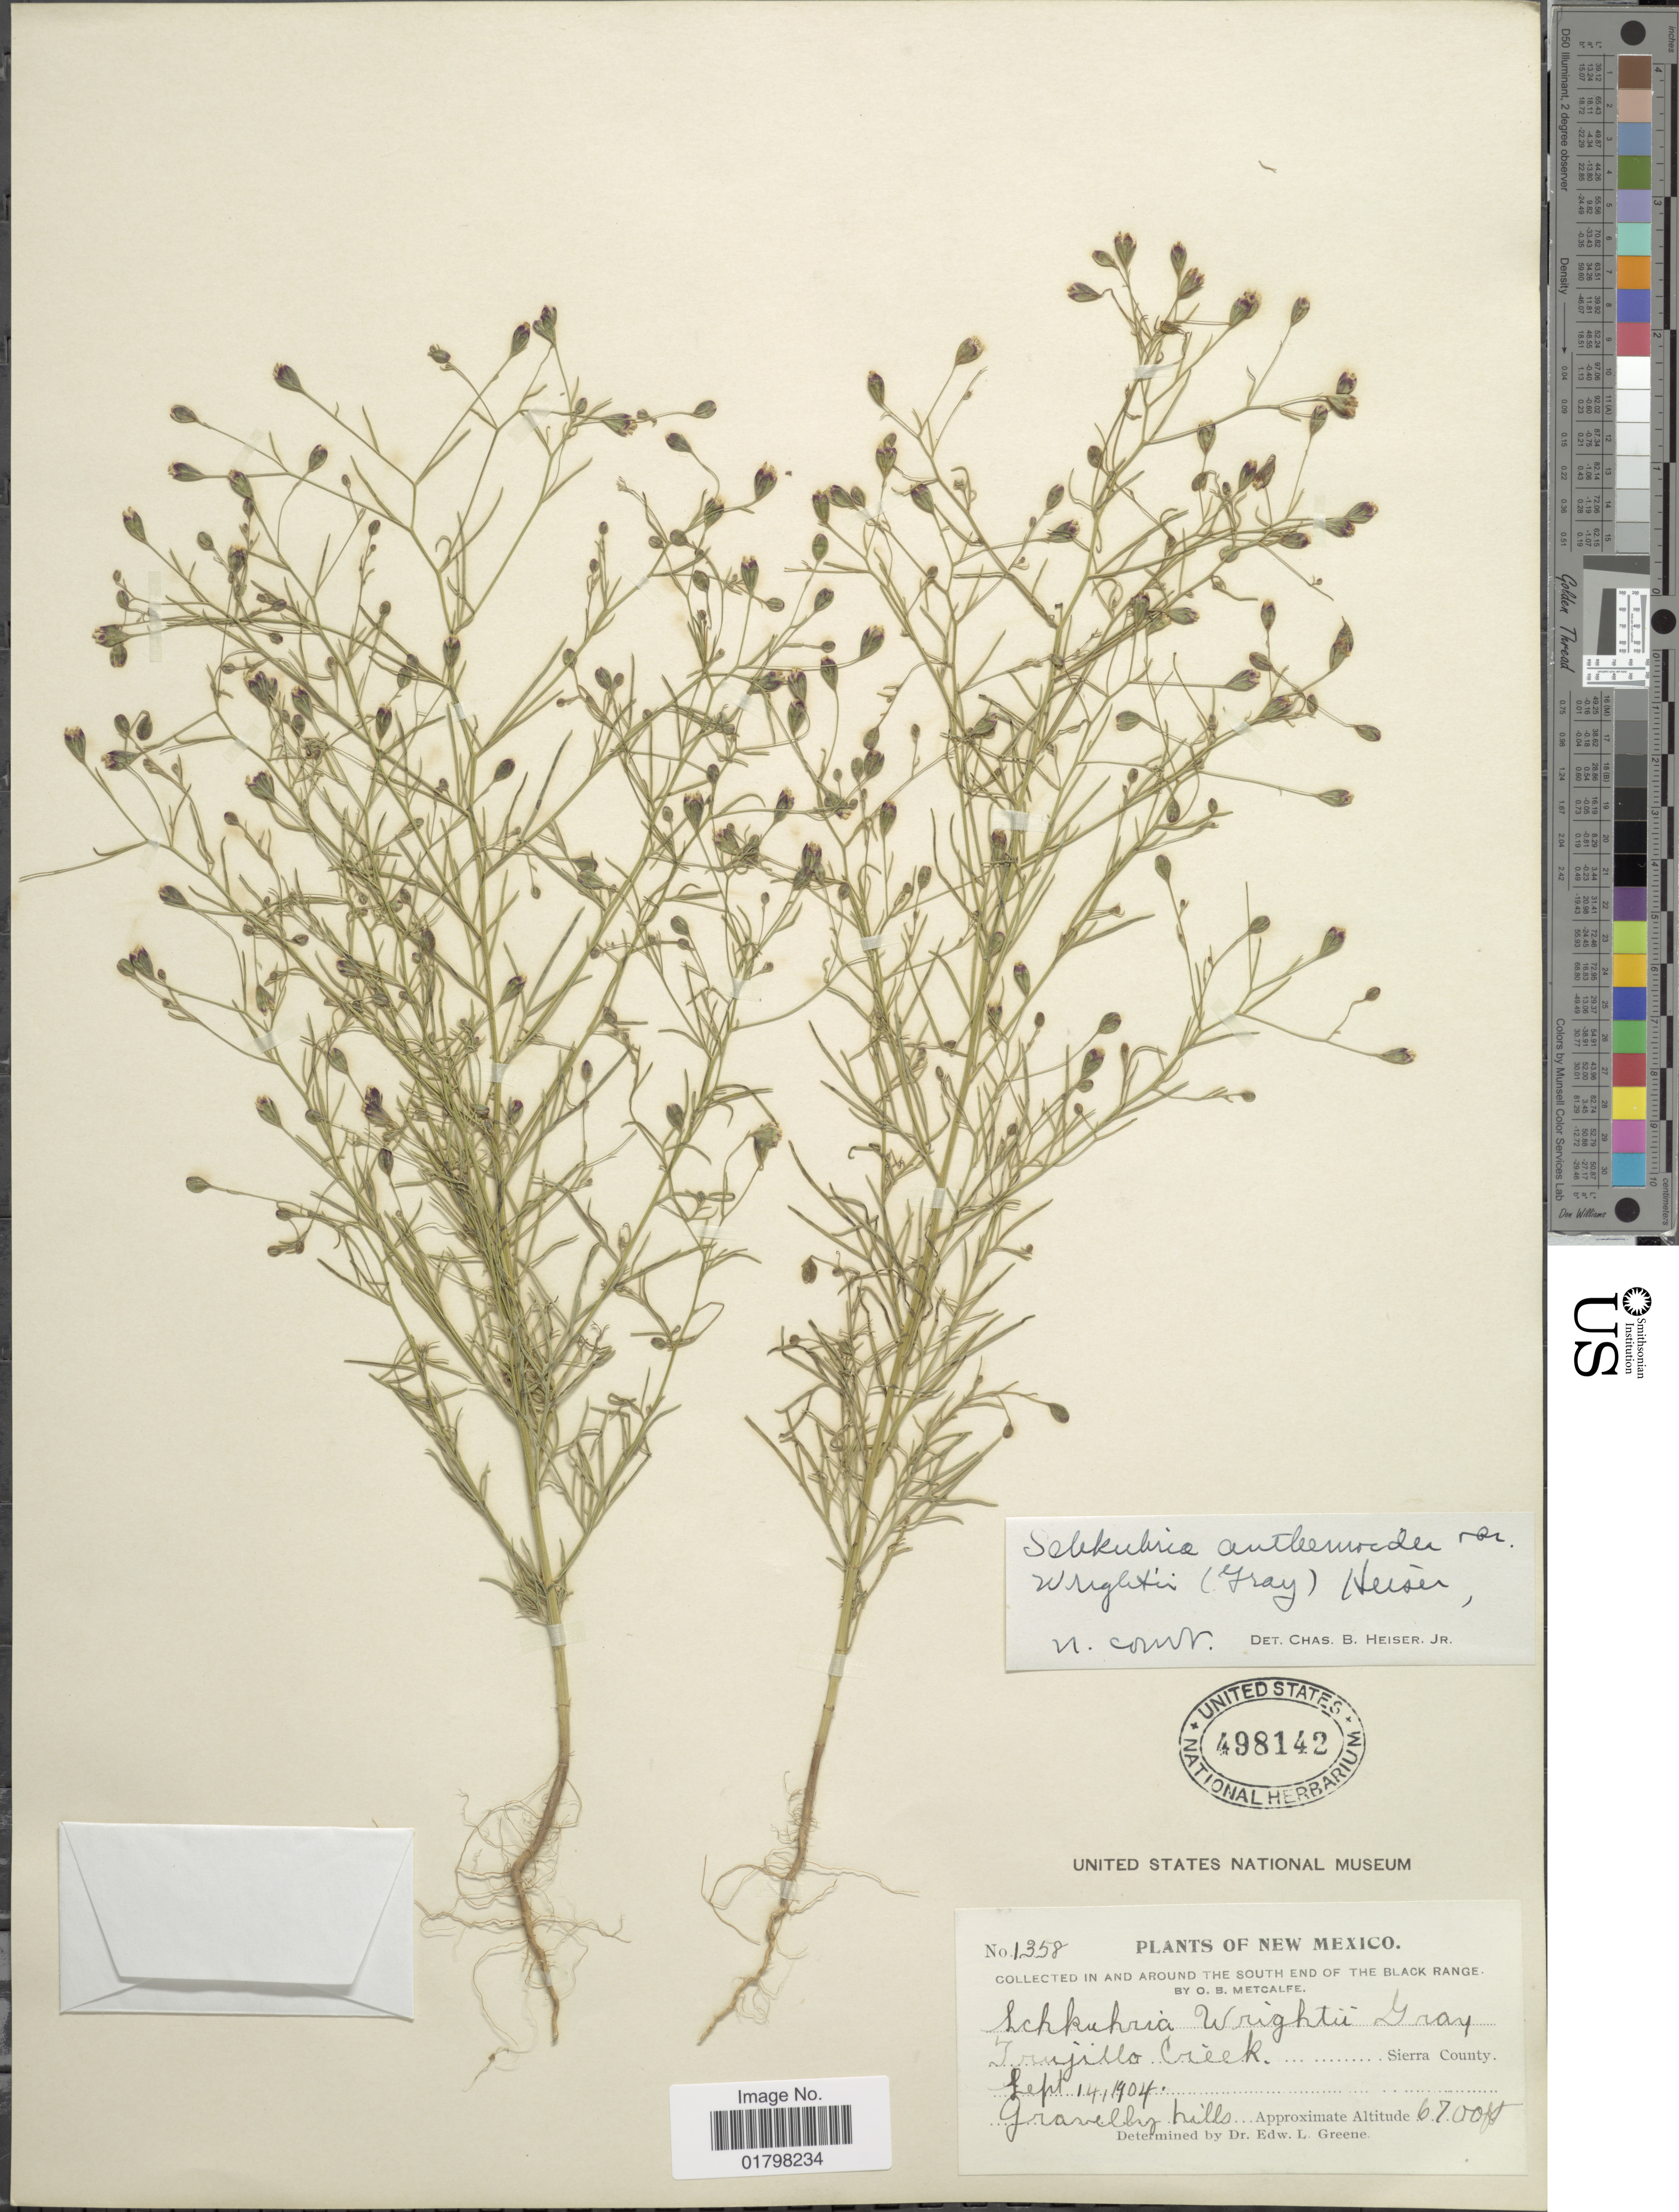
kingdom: Plantae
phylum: Tracheophyta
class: Magnoliopsida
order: Asterales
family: Asteraceae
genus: Schkuhria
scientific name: Schkuhria wislizeni var. wrightii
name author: (A. Gray) S.F. Blake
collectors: O. B. Metcalfe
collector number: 1358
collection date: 1904-09-14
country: United States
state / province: New Mexico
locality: In and around the South end of the Black Range. Trujillo Creek, Sierra County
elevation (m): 2042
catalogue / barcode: US 498142